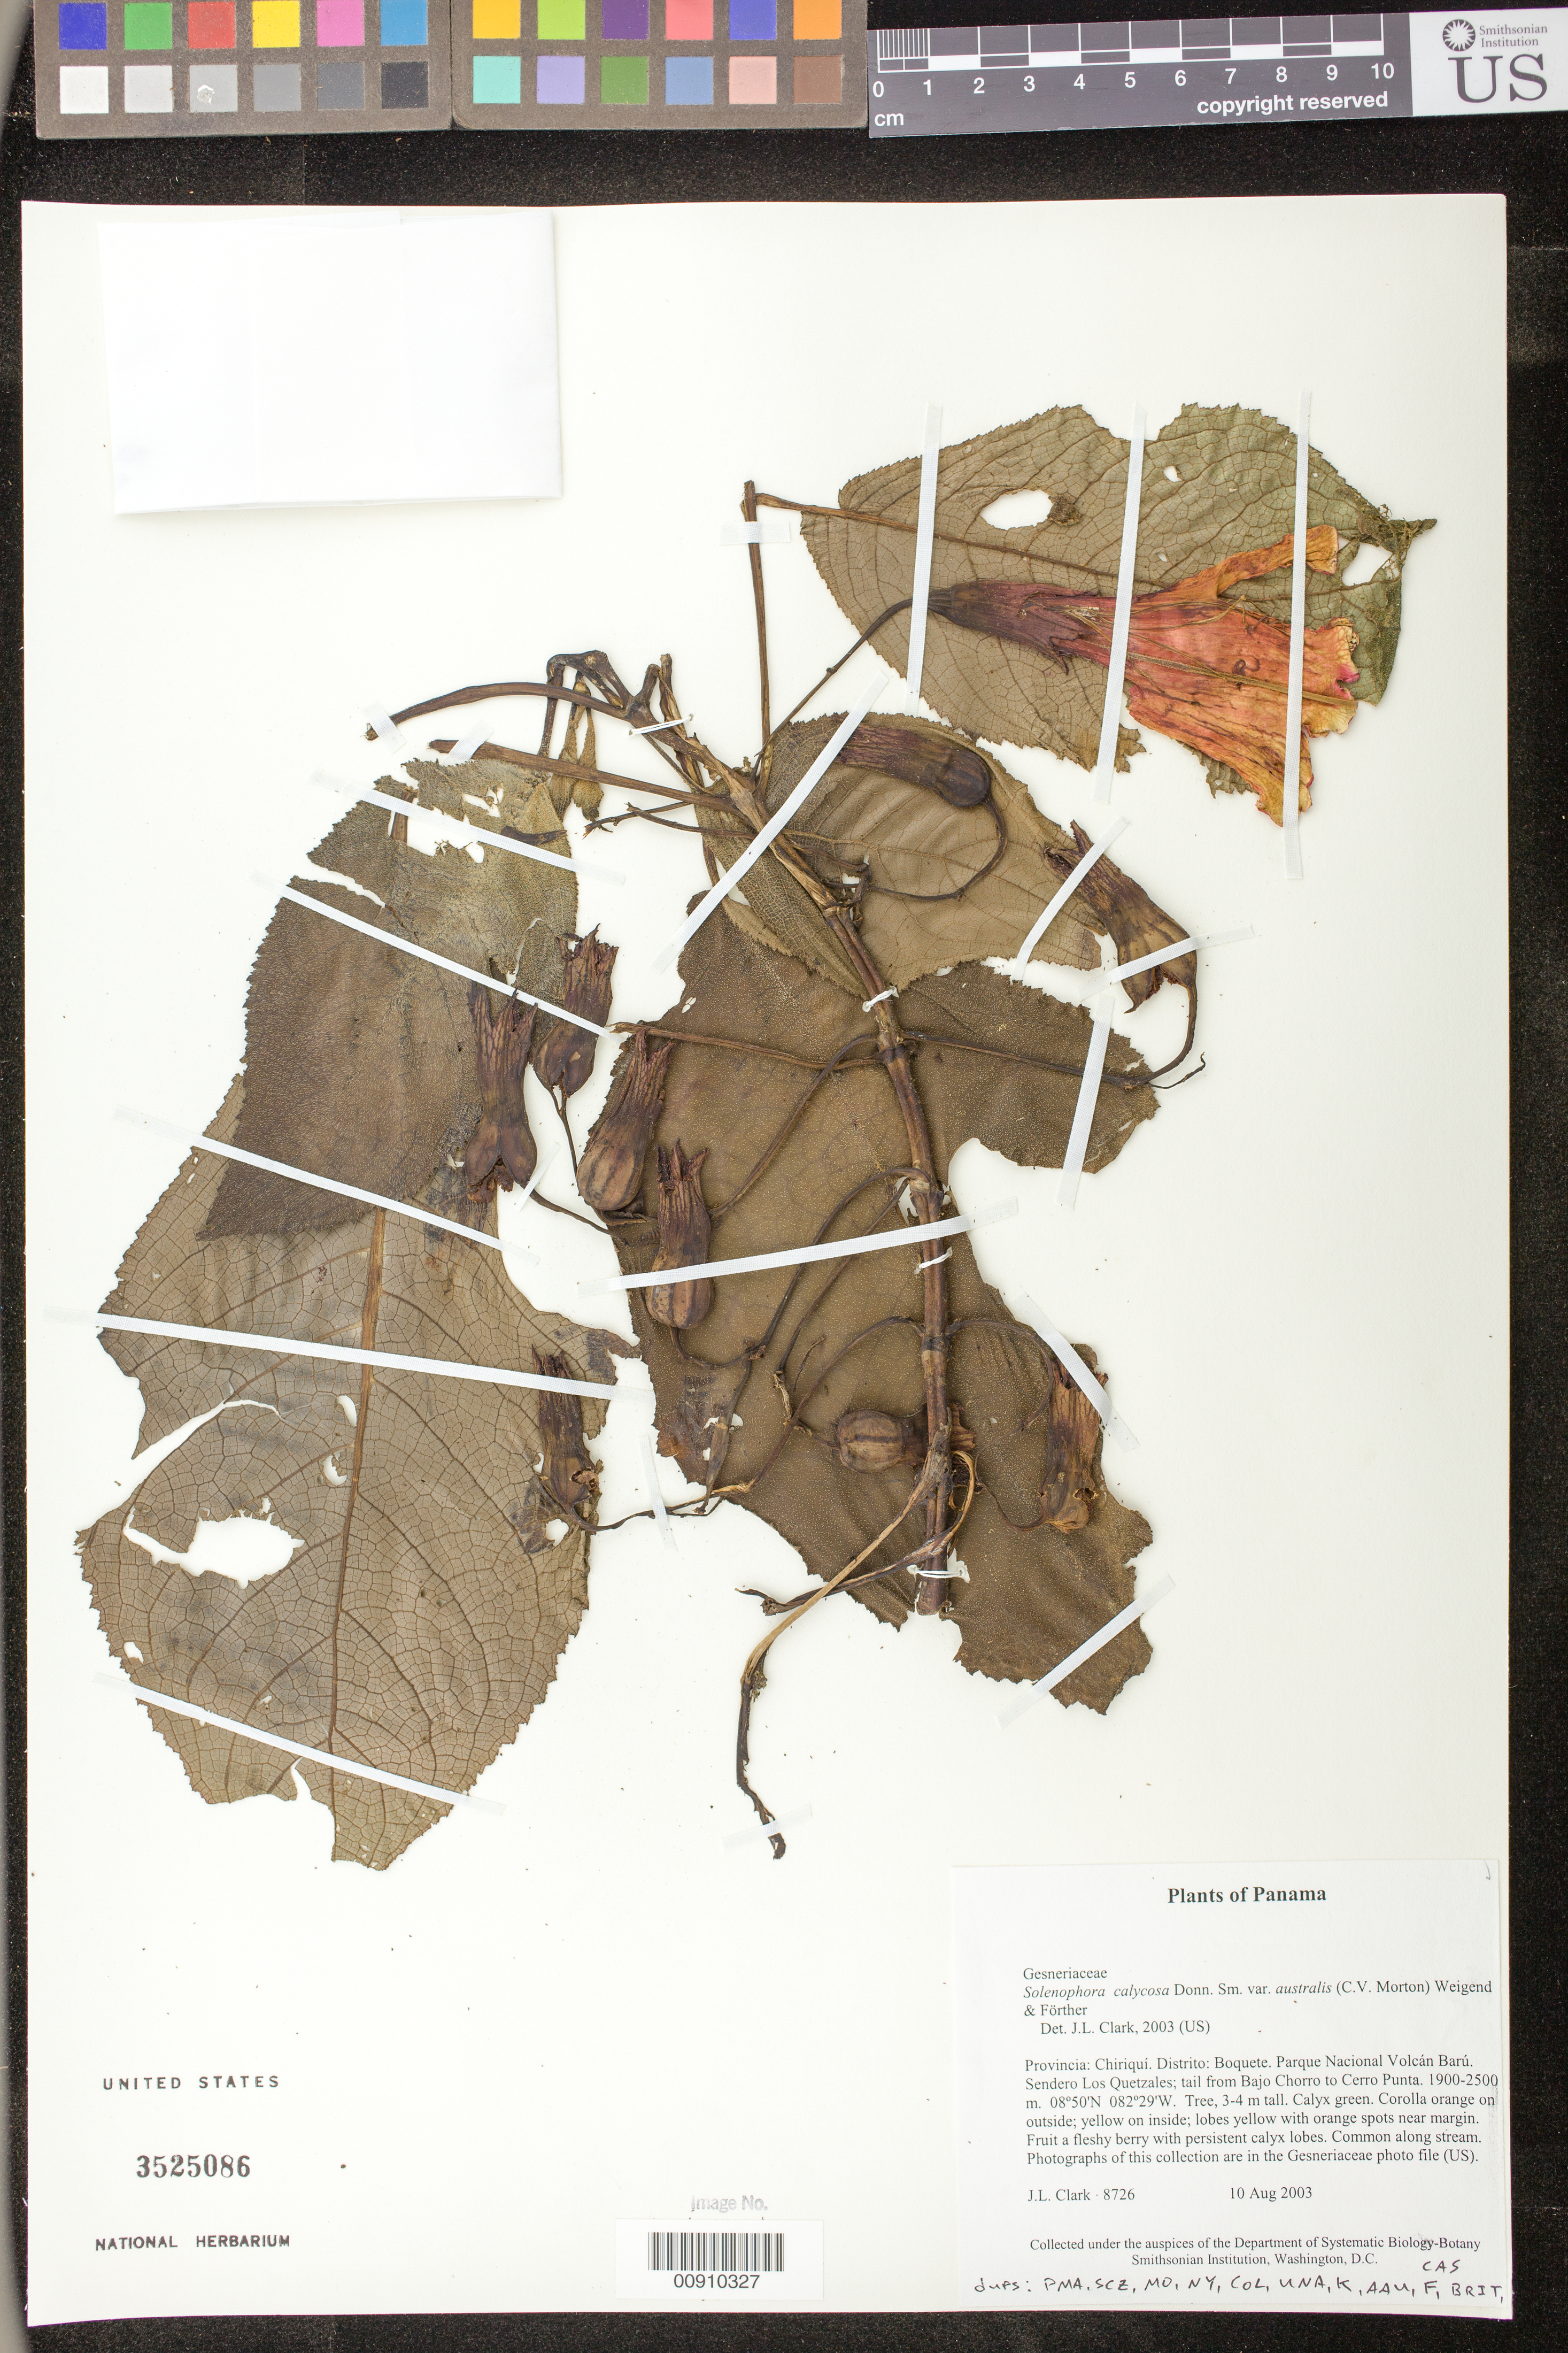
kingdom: Plantae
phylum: Tracheophyta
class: Magnoliopsida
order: Lamiales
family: Gesneriaceae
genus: Solenophora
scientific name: Solenophora calycosa var. australis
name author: (C.V. Morton) K. Weigend & Förther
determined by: Clark, J. L., (SEL), The Marie Selby Botanical Garden (UNITED STATES)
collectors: J. L. Clark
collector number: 8726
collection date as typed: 10 Aug 2003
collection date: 2003-08-10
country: Panama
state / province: Chiriquí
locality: Boquete. Parque Nacional Volcán Barú. Sendero Los Quetzales; tail from Bajo Chorro to Cerro Punta.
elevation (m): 1900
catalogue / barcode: US 3525086